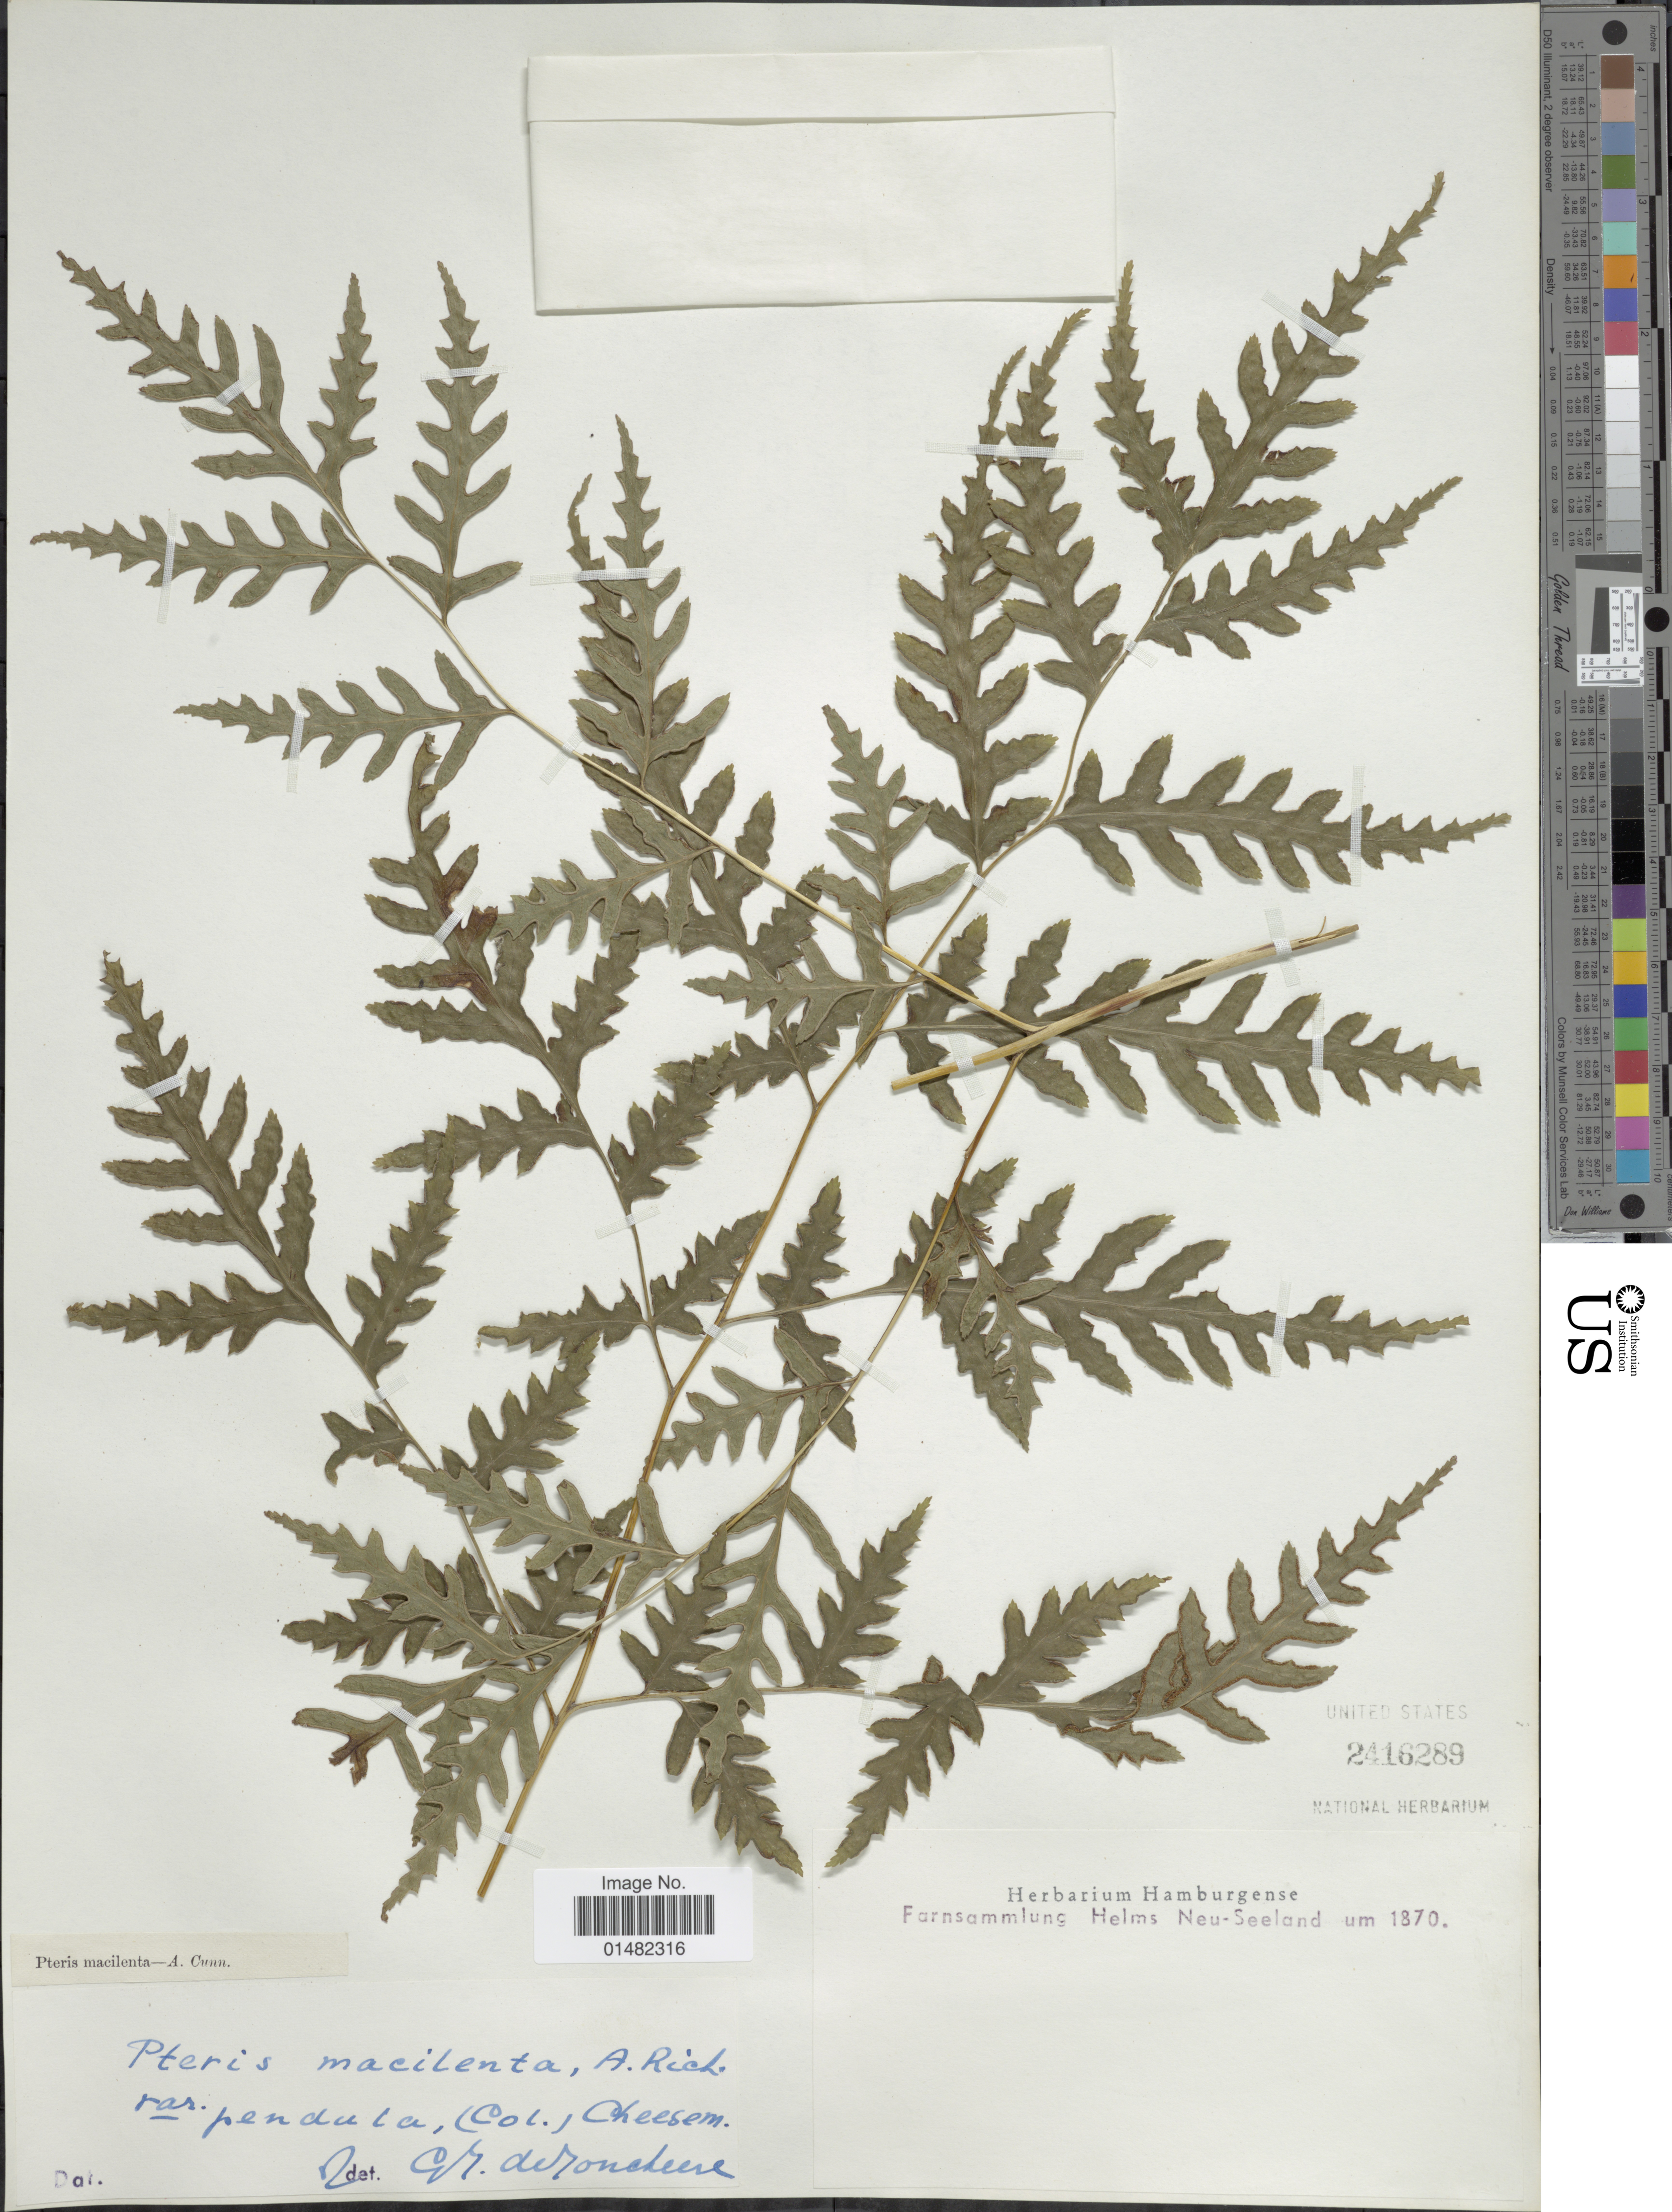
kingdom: Plantae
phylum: Tracheophyta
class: Polypodiopsida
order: Polypodiales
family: Pteridaceae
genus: Pteris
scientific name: Pteris macilenta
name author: A. Rich.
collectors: ex herb. Hamburgense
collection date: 1870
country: New Zealand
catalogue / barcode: US 2416289